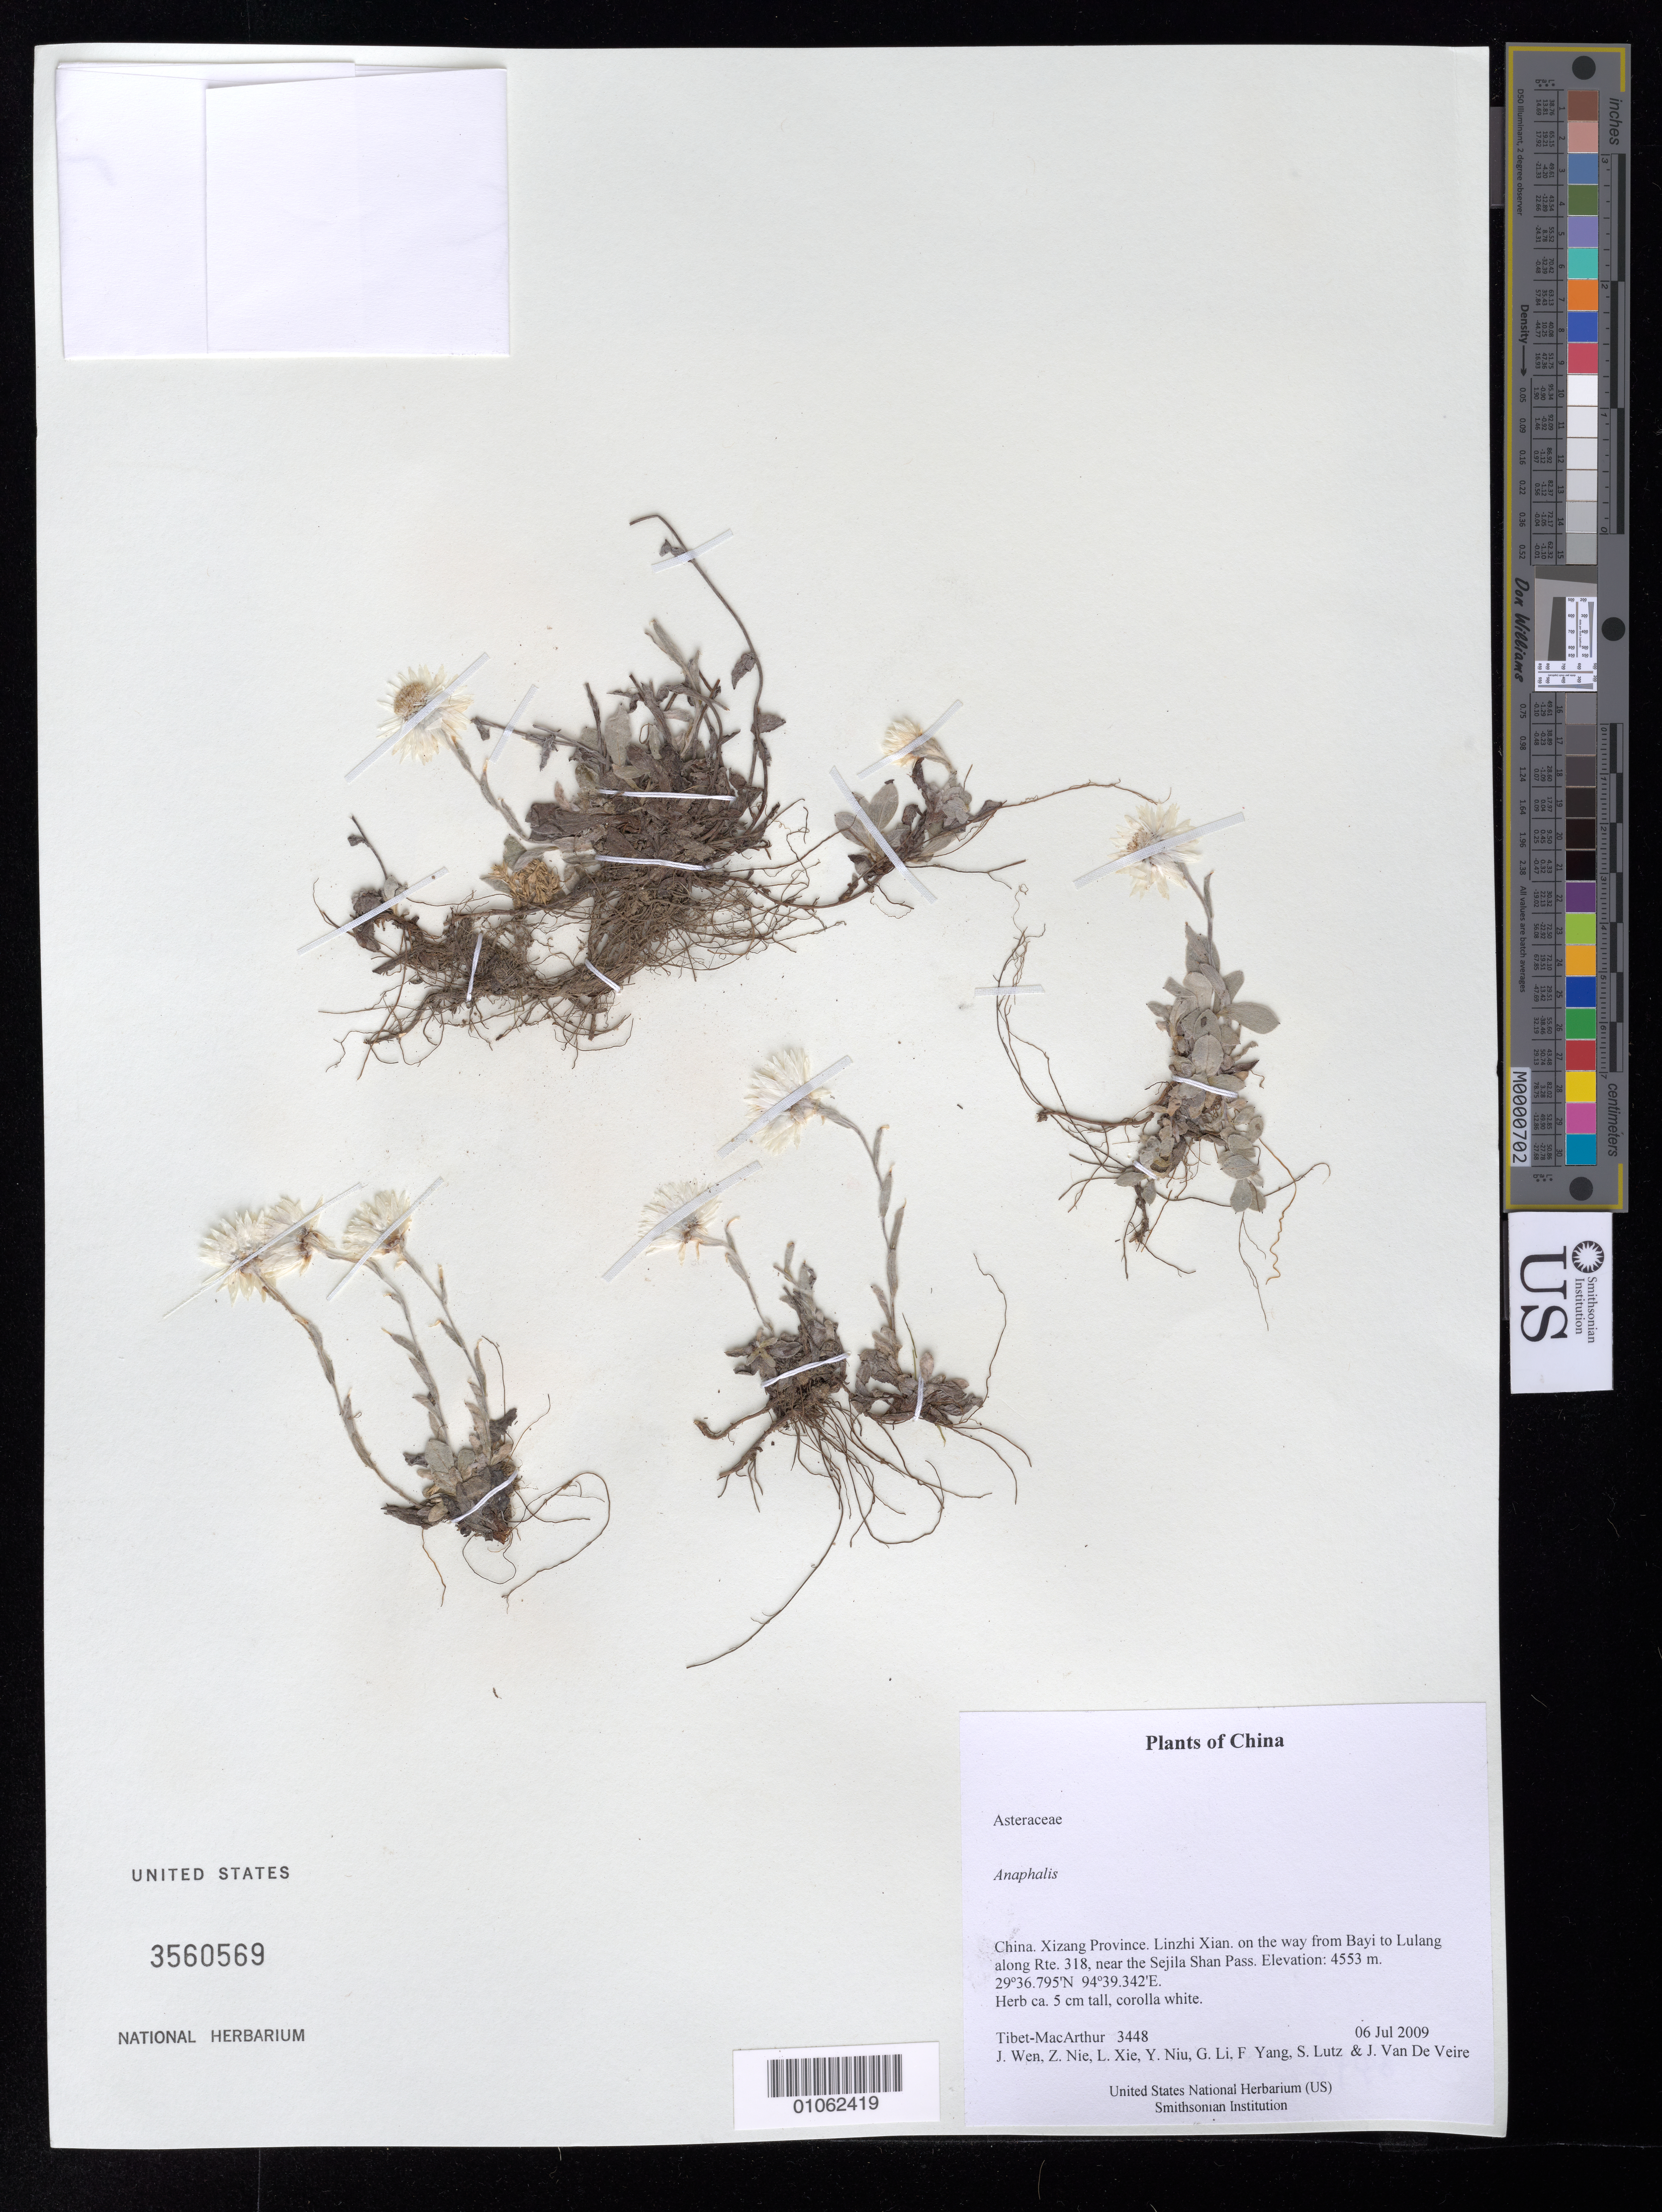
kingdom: Plantae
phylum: Tracheophyta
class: Magnoliopsida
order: Asterales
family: Asteraceae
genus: Anaphalis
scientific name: Anaphalis sp.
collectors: Tibet-MacArthur, J. Wen, Z. Nie, L. Xie, Y. Niu, G. Li, F. Yang, S. Lutz & J. Van De Veire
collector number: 3448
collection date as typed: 06 Jul 2009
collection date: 2009-07-06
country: China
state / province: Xizang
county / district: Linzhi Xian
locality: on the way from Bayi to Lulang along Rte. 318, near the Sejila Shan Pass.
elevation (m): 4553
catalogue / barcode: US 3560569